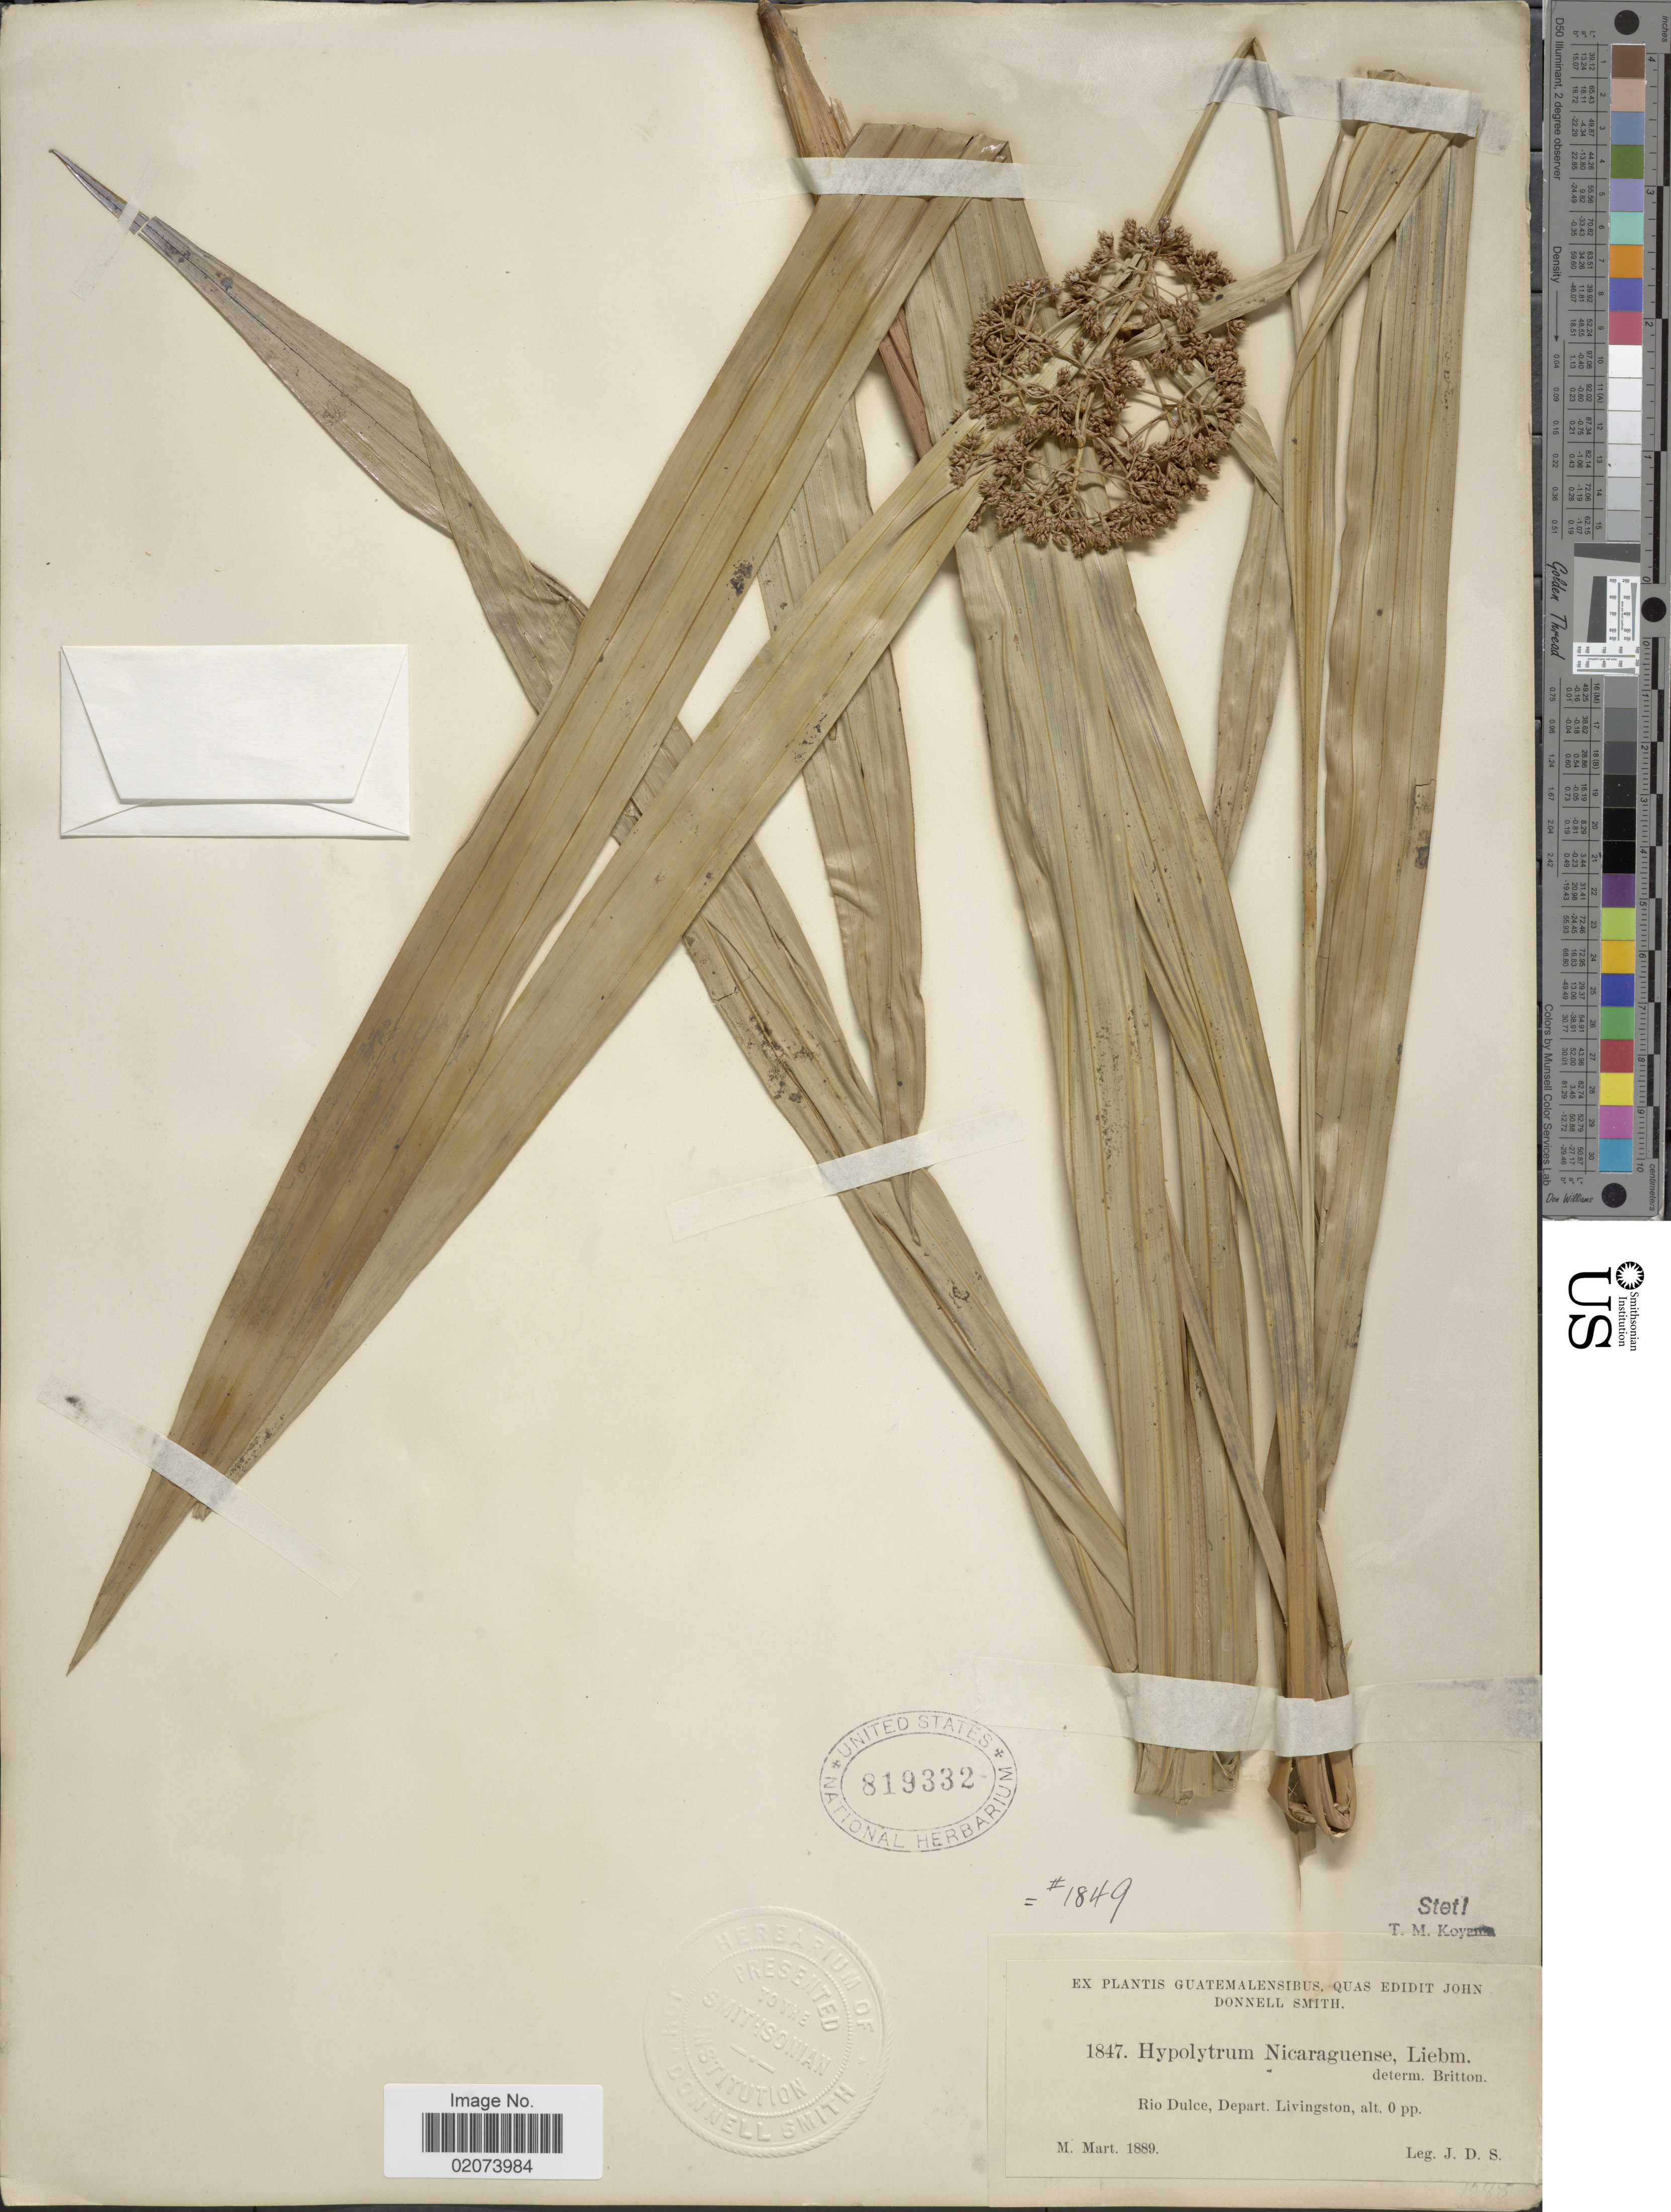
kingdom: Plantae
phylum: Tracheophyta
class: Liliopsida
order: Poales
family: Cyperaceae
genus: Hypolytrum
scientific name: Hypolytrum longifolium subsp. nicaraguense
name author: (Liebm.) T. Koyama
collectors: J. Donnell Smith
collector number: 1847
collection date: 1889-03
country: Guatemala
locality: Guatemalensibus, Rio Dulce, Depart. Livingston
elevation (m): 0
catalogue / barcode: US 819332